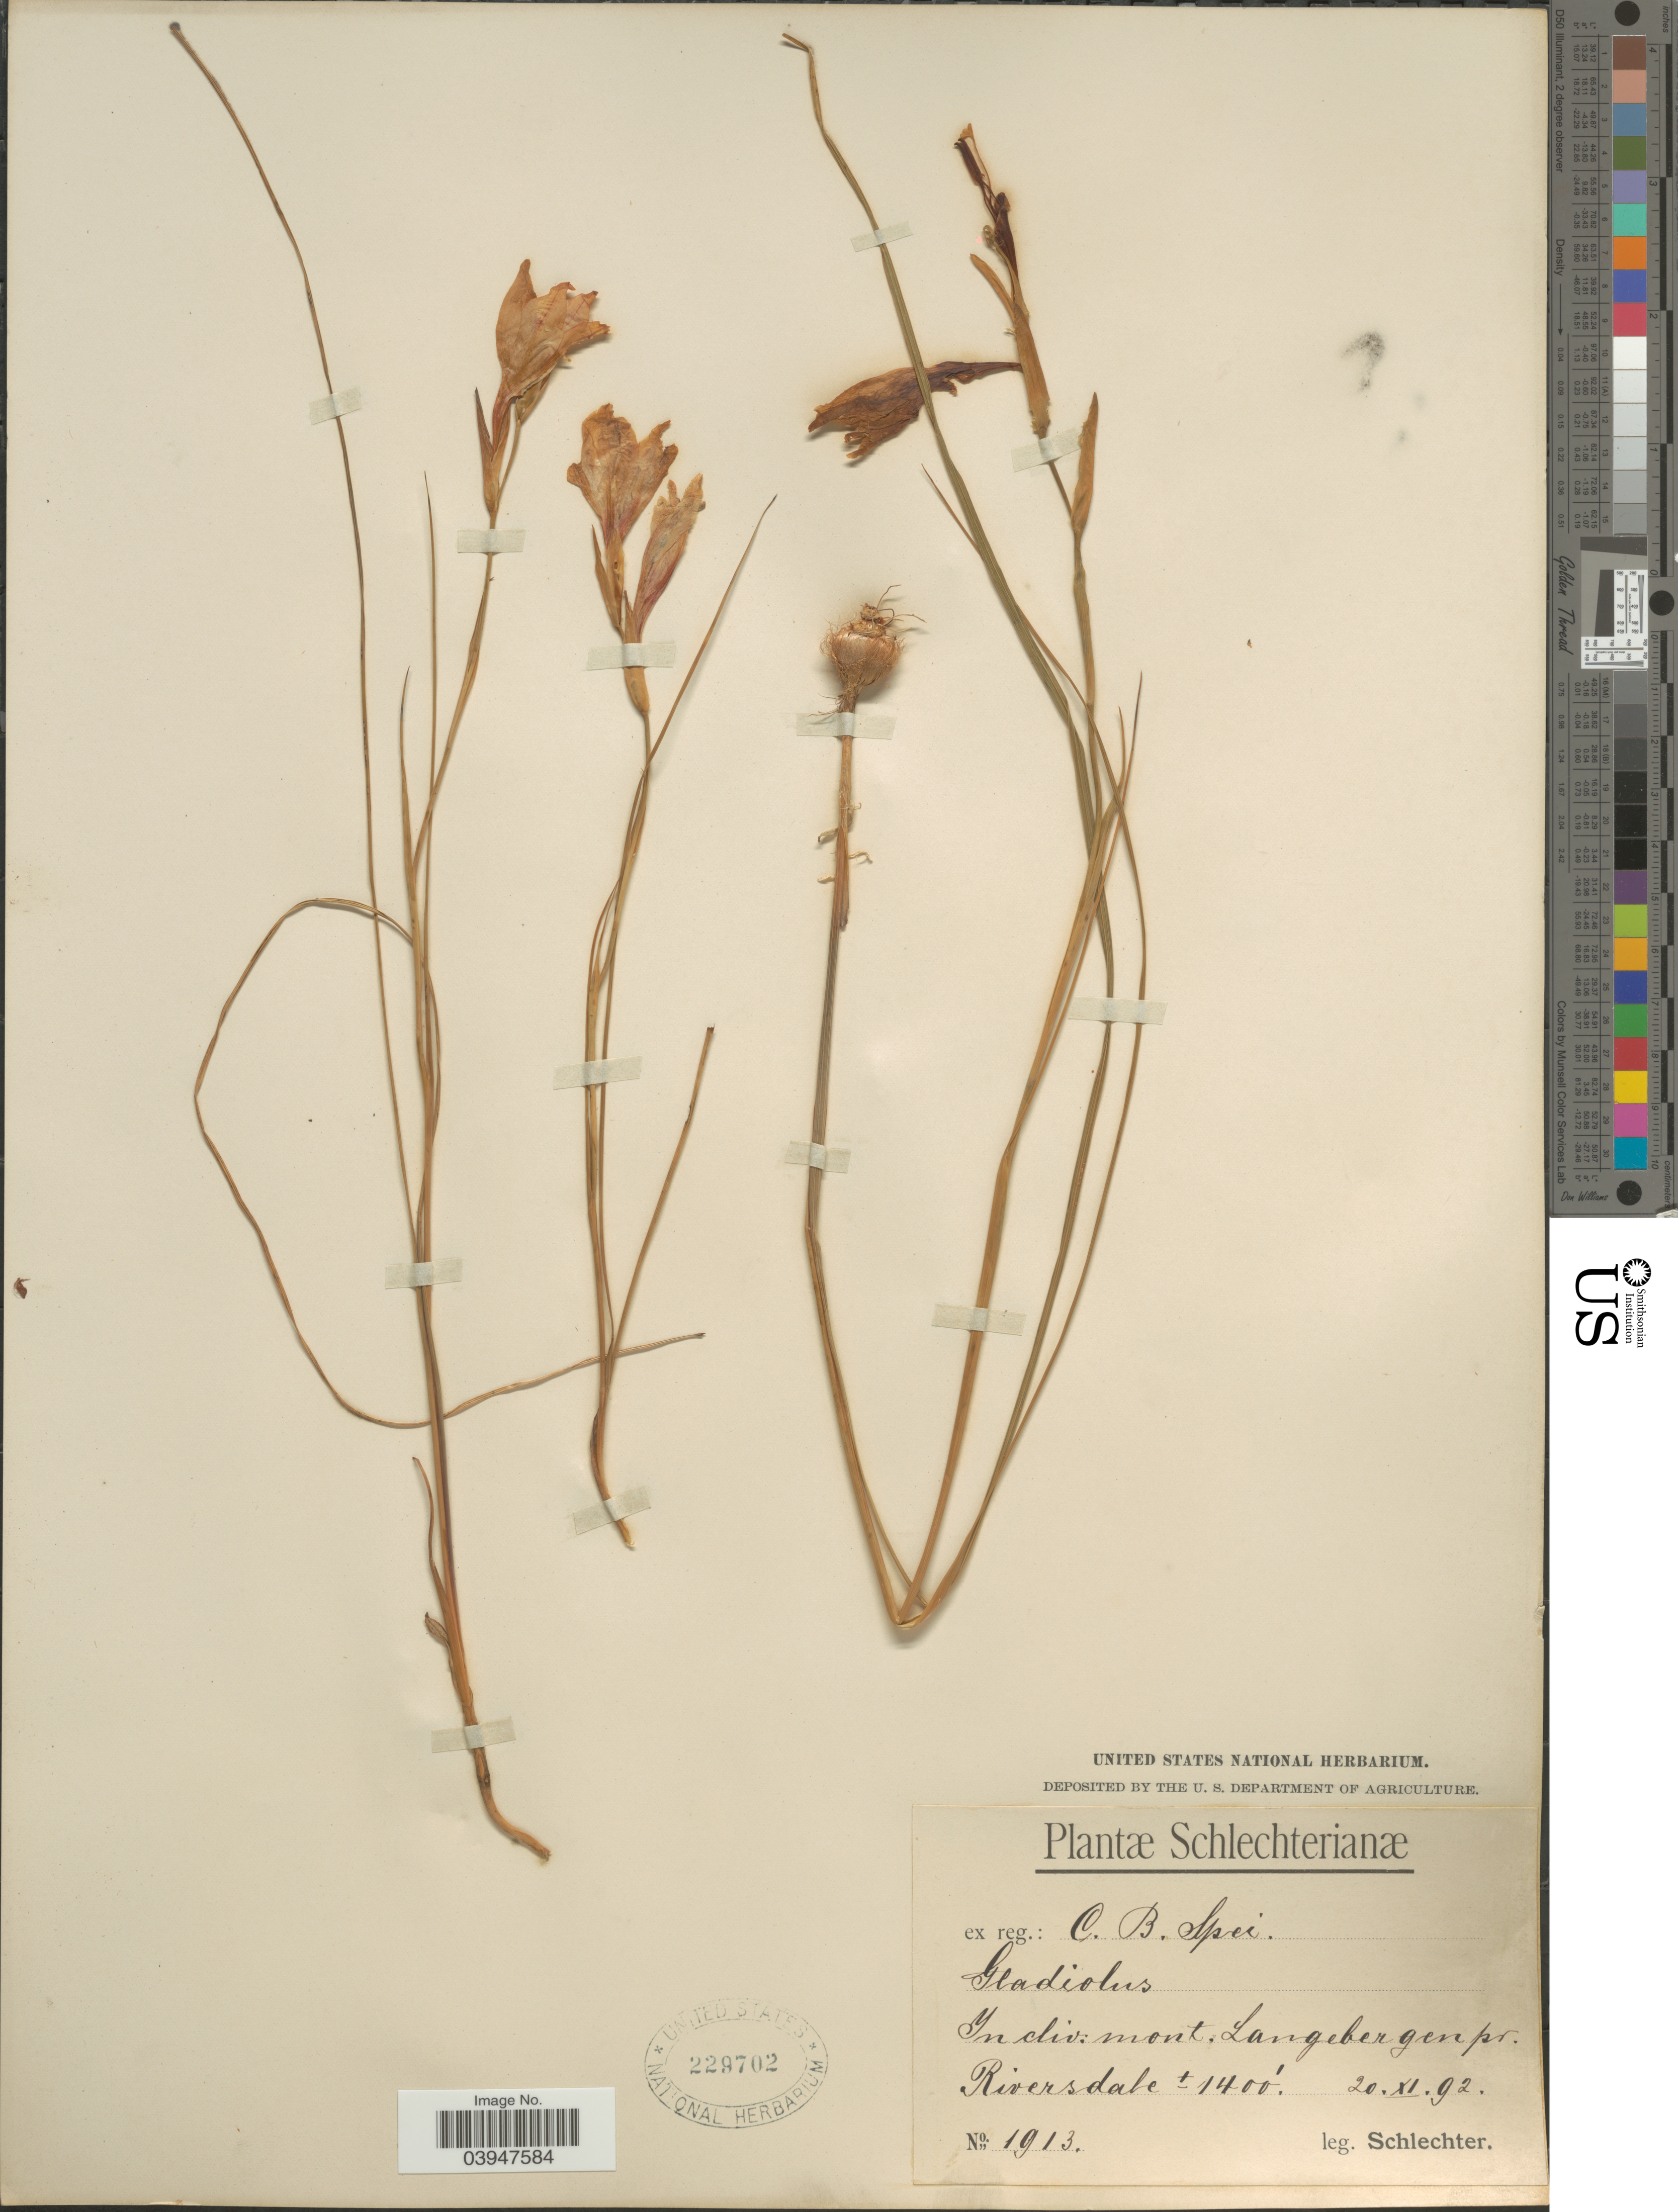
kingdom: Plantae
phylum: Tracheophyta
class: Liliopsida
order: Asparagales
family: Iridaceae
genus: Gladiolus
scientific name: Gladiolus sp.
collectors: Schlechter, --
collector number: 1913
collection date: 1892-11-20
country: South Africa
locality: Ex reg.: C. B. Spei. In cliv, mont. Langebergen pr. Riversdale.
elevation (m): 427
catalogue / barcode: US 229702